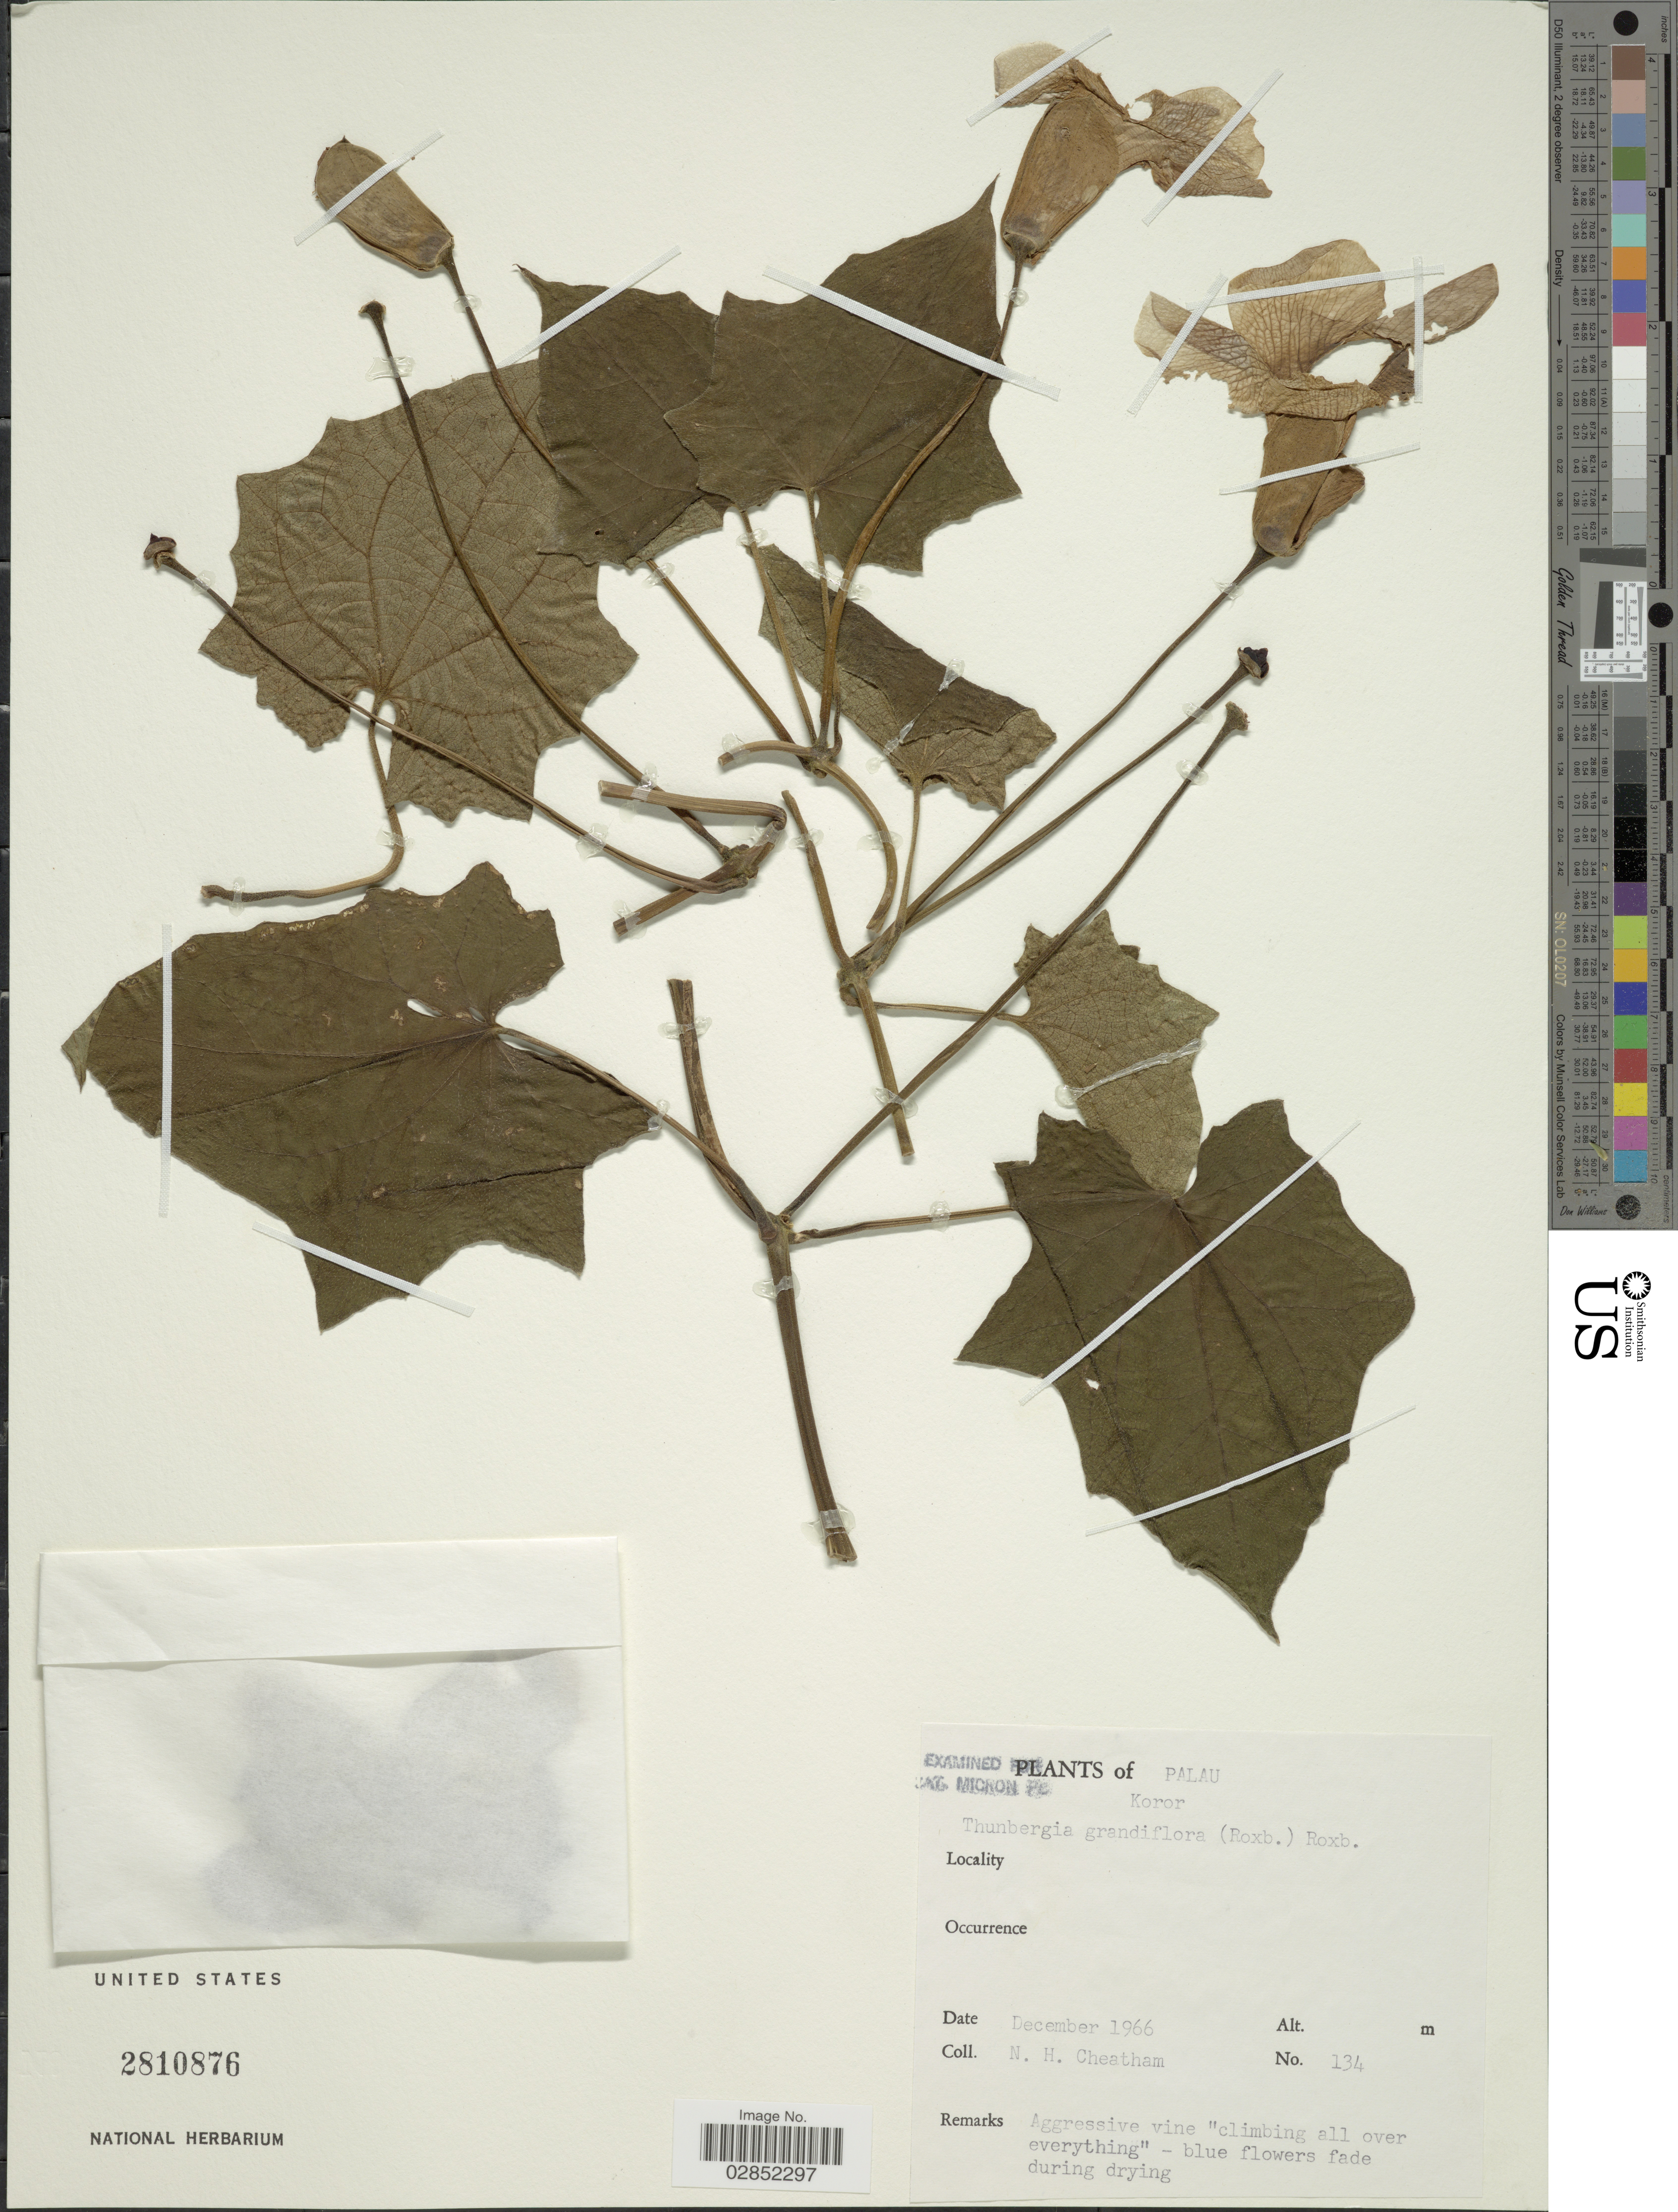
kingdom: Plantae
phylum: Tracheophyta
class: Magnoliopsida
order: Lamiales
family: Acanthaceae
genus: Thunbergia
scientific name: Thunbergia grandiflora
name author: Roxb.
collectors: N. H. Cheatham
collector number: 134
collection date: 1966-12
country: Palau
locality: Palau. Koror.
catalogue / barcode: US 2810876